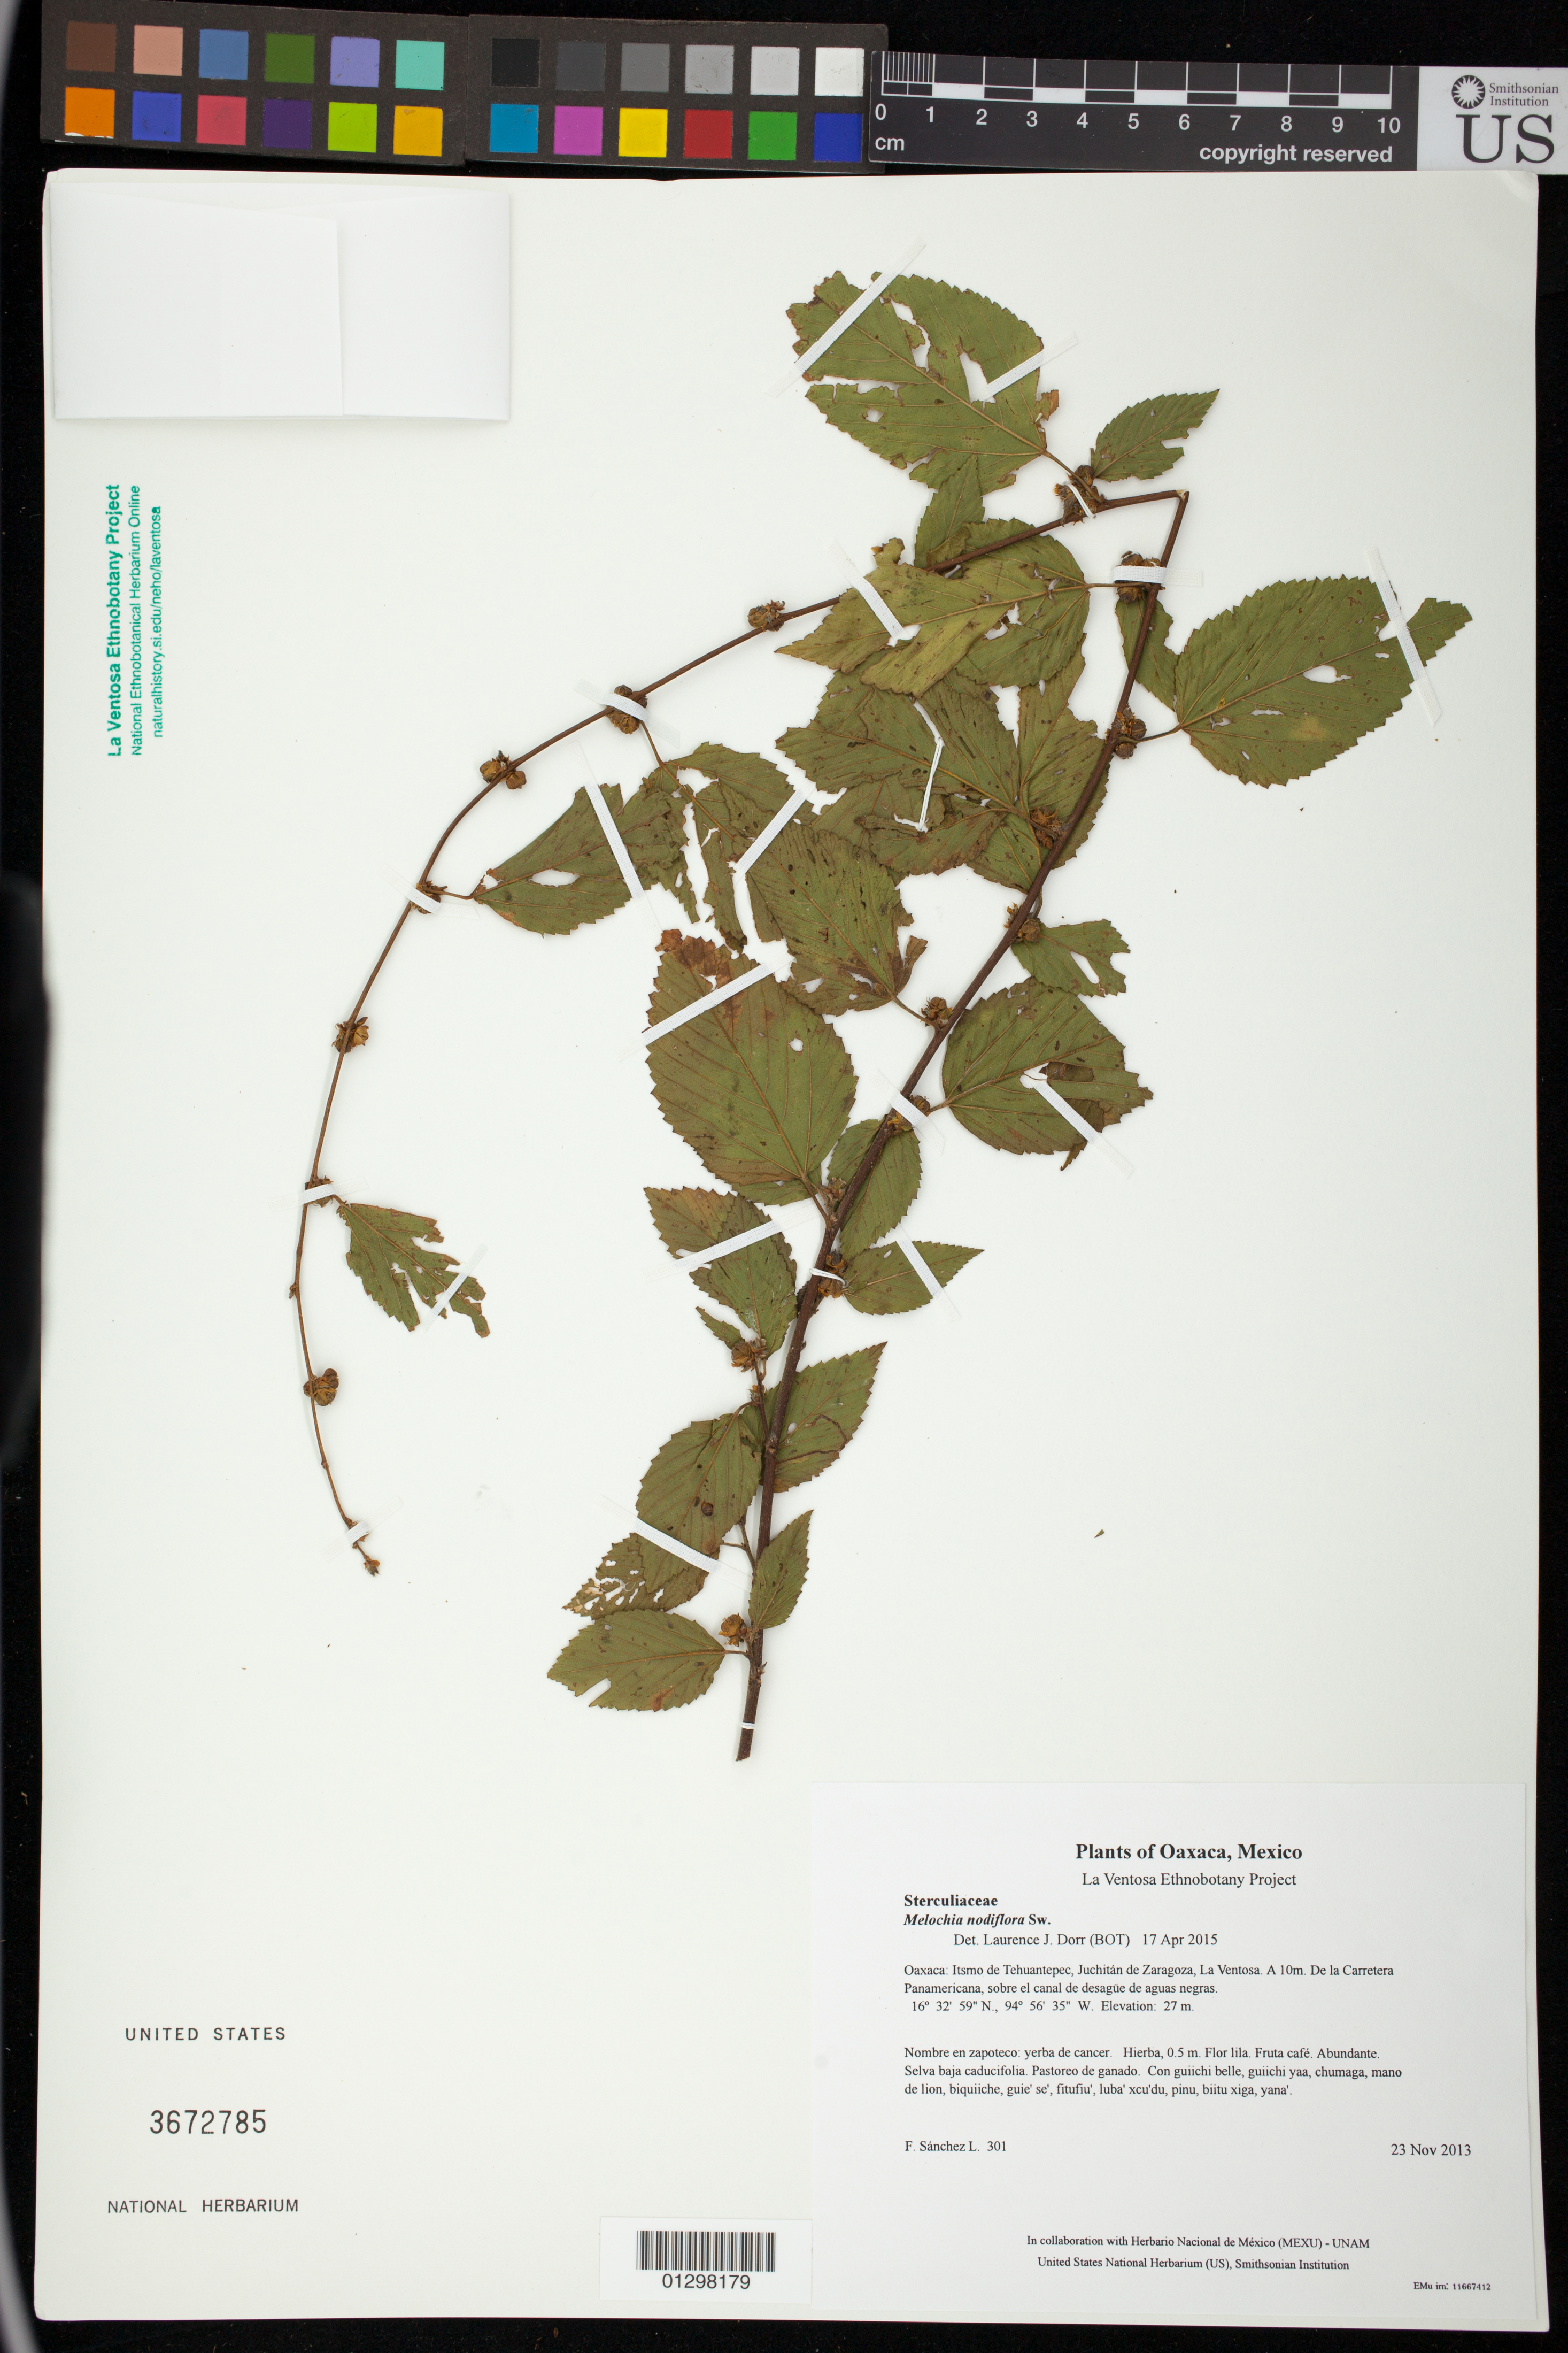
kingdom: Plantae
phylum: Tracheophyta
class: Magnoliopsida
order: Malvales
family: Malvaceae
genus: Melochia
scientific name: Melochia nodiflora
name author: Sw.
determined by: Dorr, L. J., (BOT), Smithsonian Institution - National Museum of Natural History (UNITED STATES)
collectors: F. Sánchez L.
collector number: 301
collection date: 2013-11-23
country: Mexico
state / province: Oaxaca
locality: Itsmo de Tehuantepec, Juchitán de Zaragoza, La Ventosa. A 10m. De la Carretera Panamericana, sobre el canal de desagüe de aguas negras.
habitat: Selva baja caducifolia. Pastoreo de ganado.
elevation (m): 27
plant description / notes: JEBOT, MEXU, SIPI, US; Guixi bandaga. 0.5 m. Guie' lila. Cuaananaxhi namuu. Stale.; hierba de cancer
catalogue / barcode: US 3672785